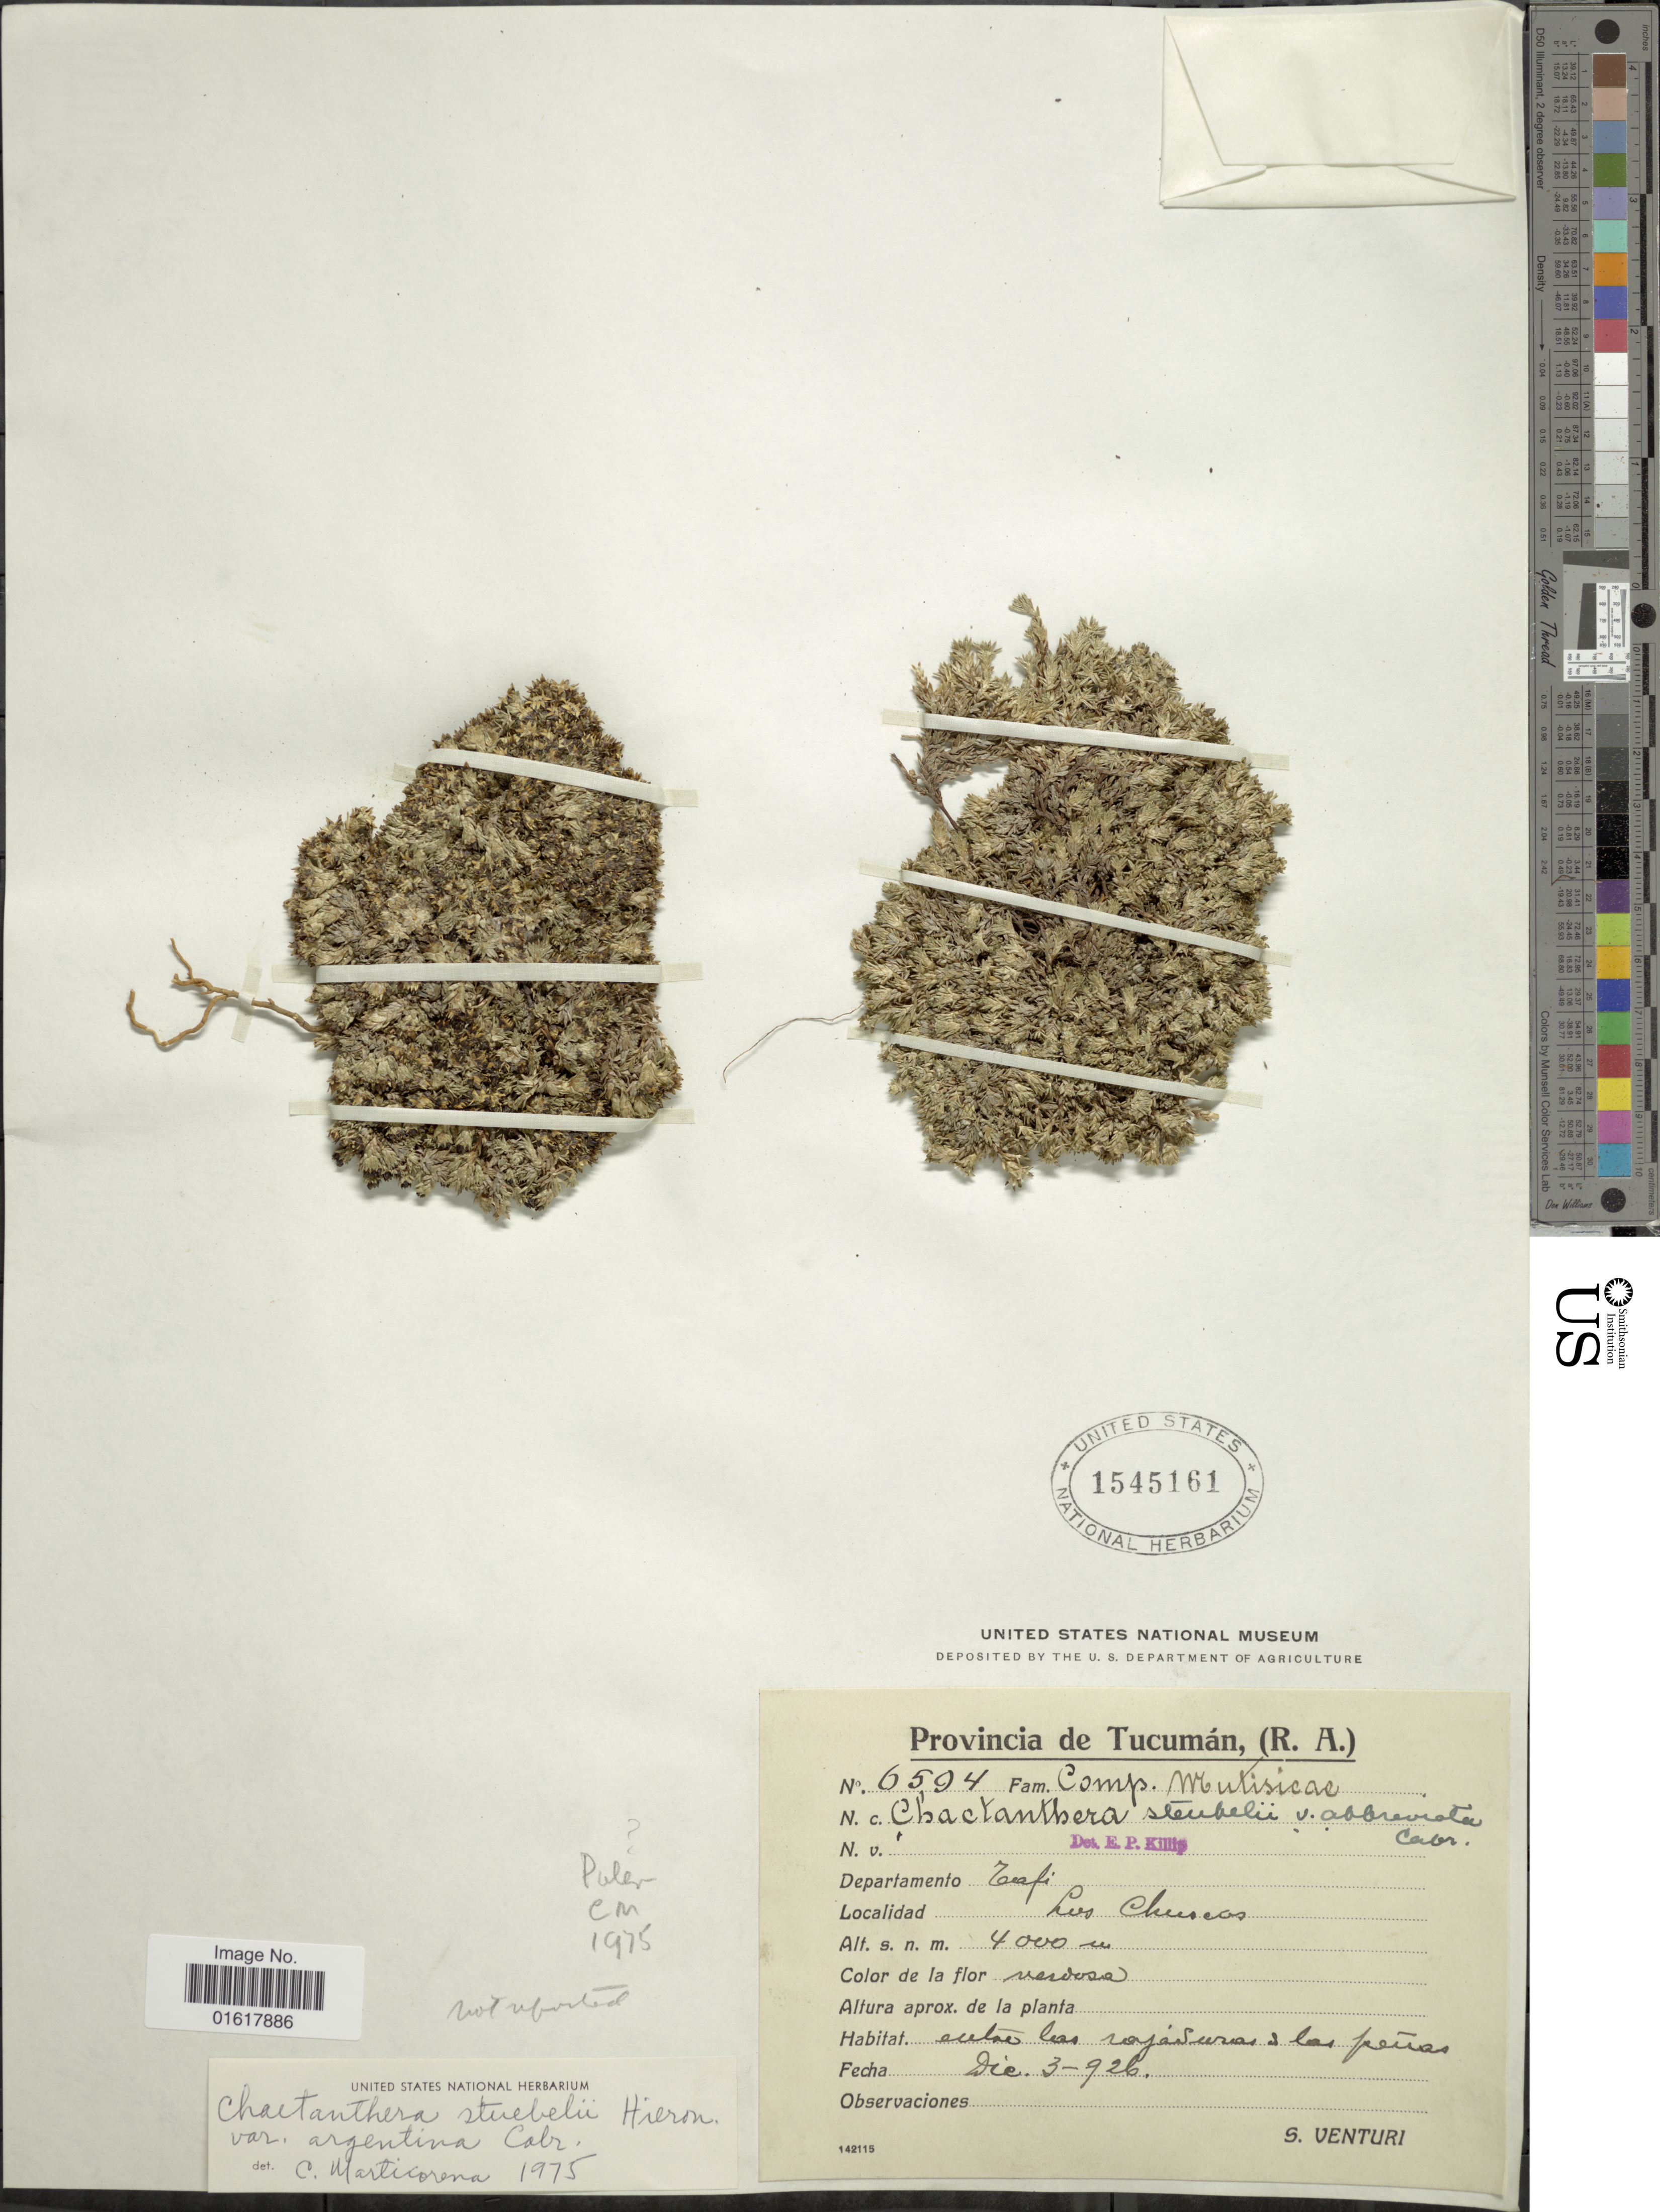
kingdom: Plantae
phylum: Tracheophyta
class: Magnoliopsida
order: Asterales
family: Asteraceae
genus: Chaetanthera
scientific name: Chaetanthera stuebelii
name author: Hieron.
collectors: S. Venturi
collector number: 6594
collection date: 1926-12-03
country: Argentina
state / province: Tucuman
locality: Departamento Tafi. Los Churros. R.A.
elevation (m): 4000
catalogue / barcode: US 1545161